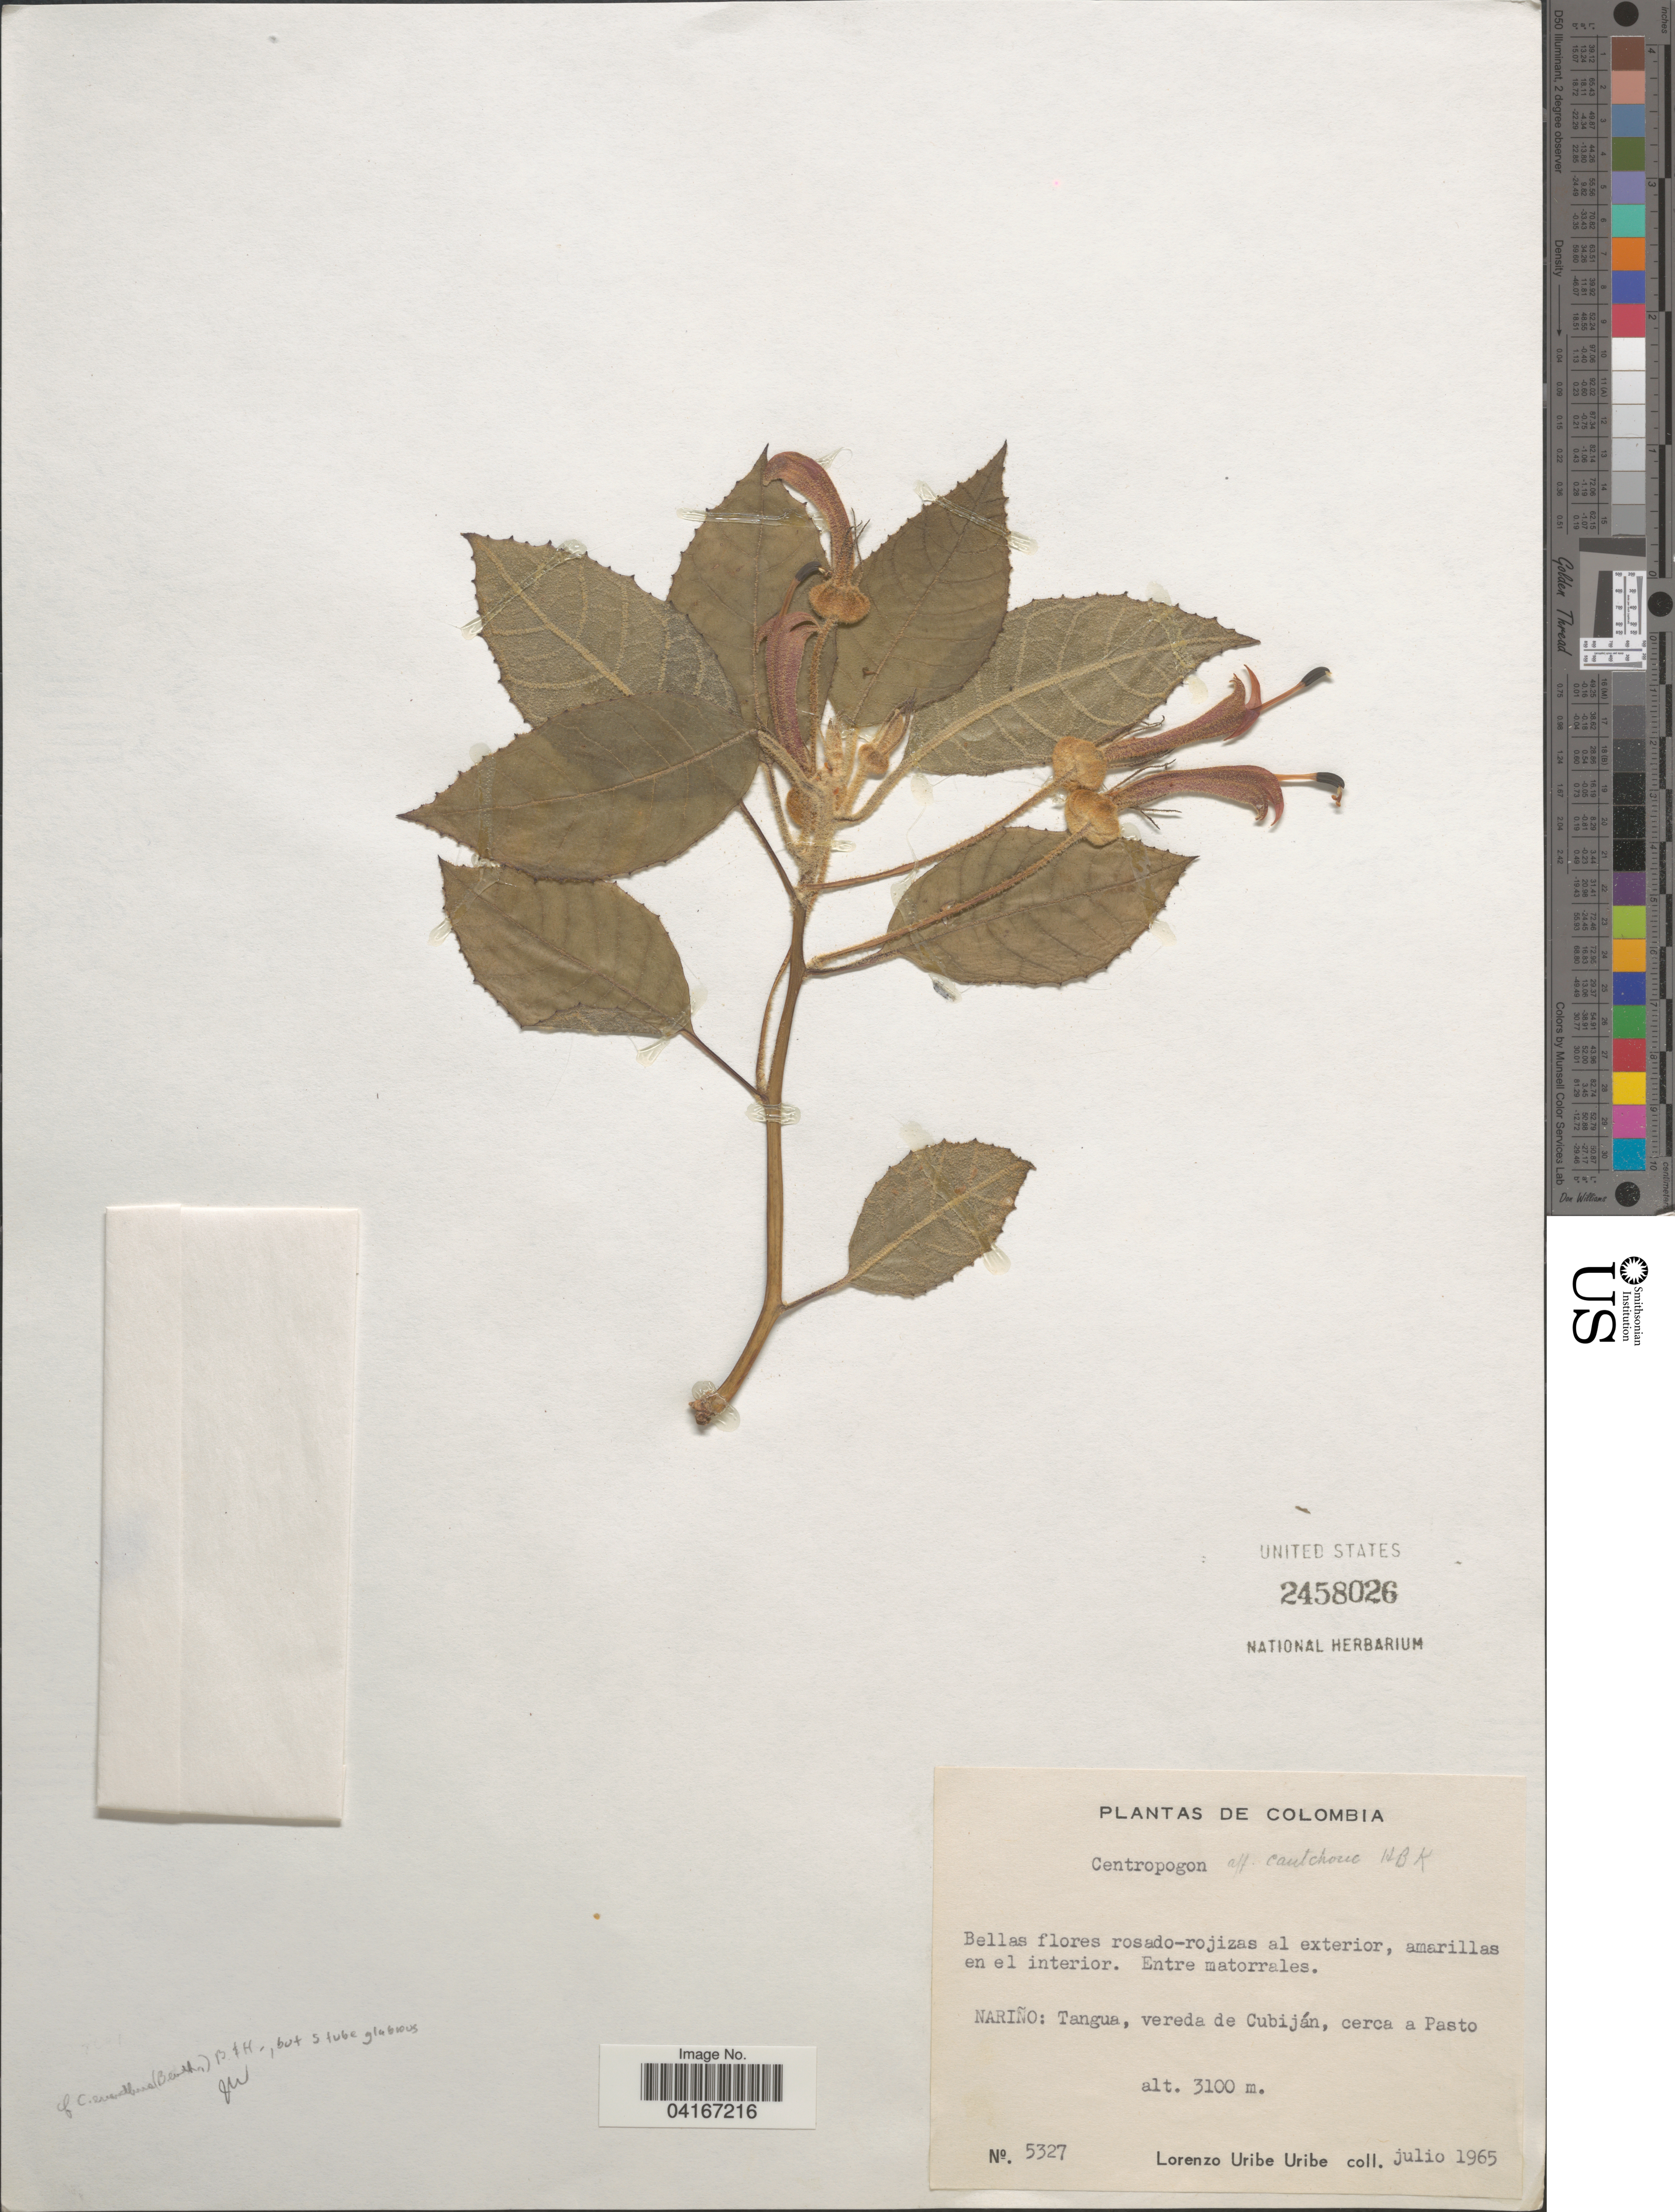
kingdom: Plantae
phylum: Tracheophyta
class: Magnoliopsida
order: Asterales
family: Campanulaceae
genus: Centropogon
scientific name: Centropogon caoutchouc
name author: (Kunth) Gleason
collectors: L. Uribe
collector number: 5327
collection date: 1965-07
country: Colombia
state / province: Nariño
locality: Tangua, vereda de Cubiján, cerca a Pasto.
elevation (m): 3100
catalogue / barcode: US 2458026